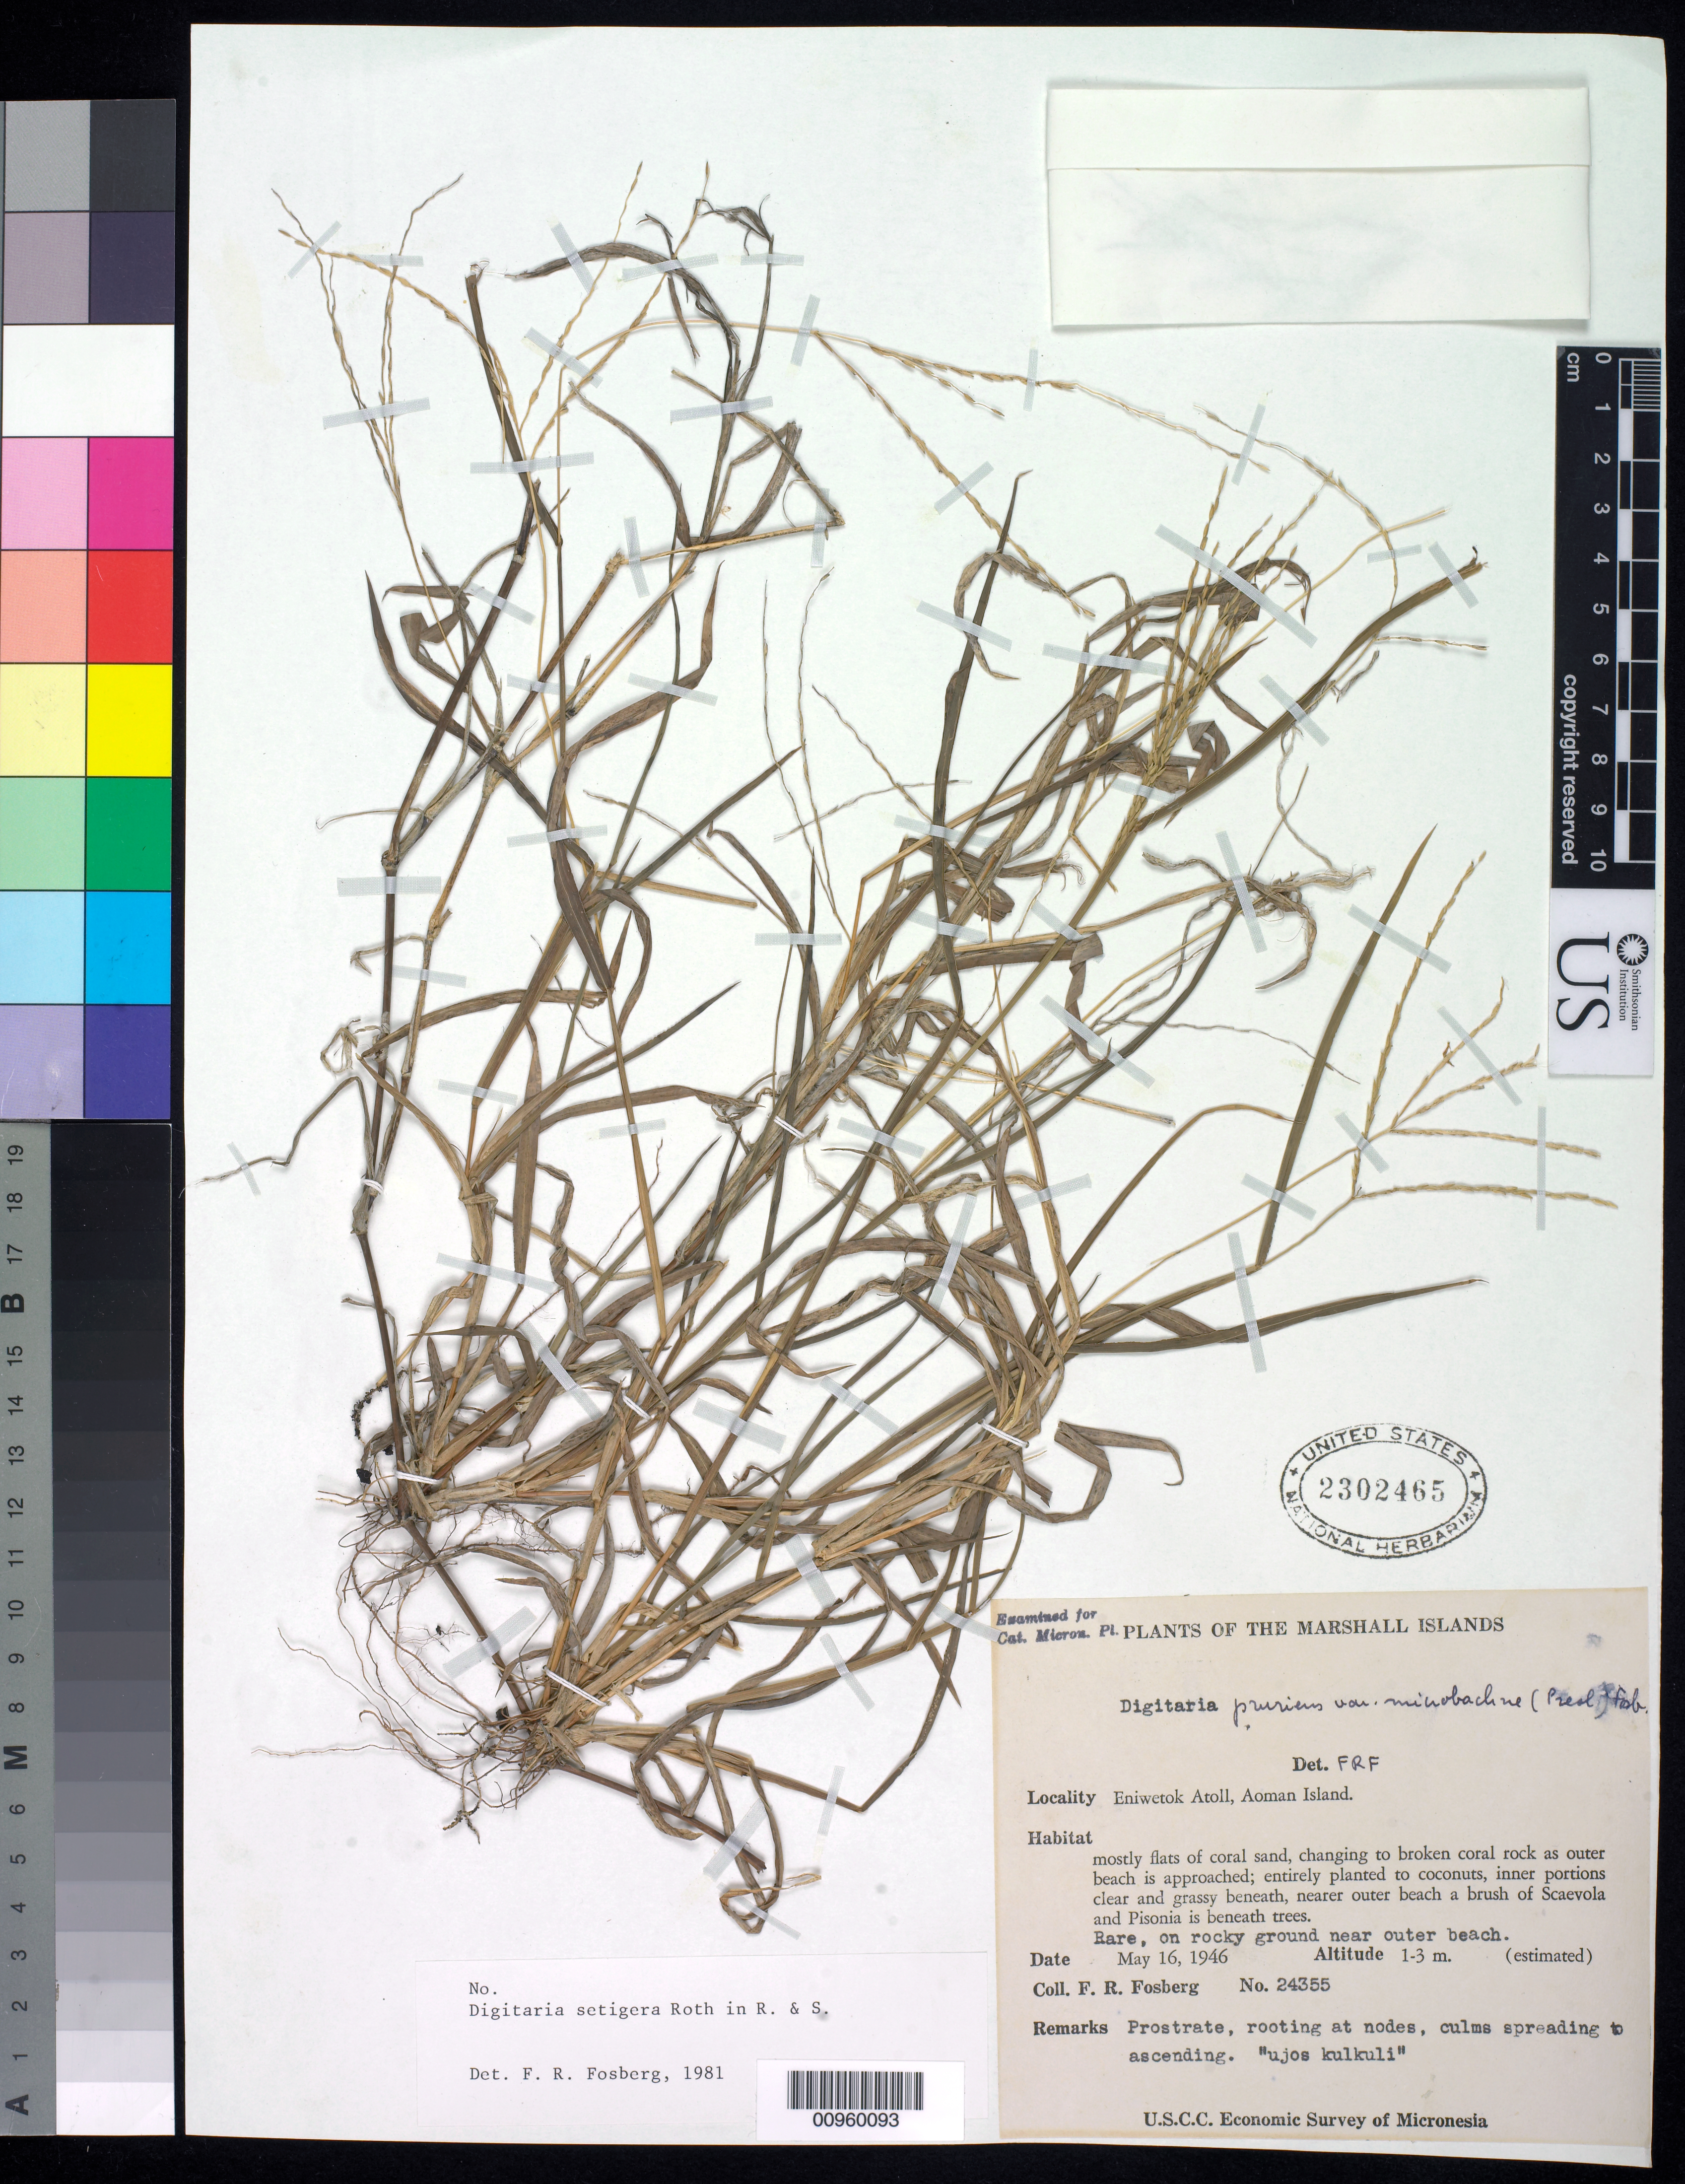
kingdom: Plantae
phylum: Tracheophyta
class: Liliopsida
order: Poales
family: Poaceae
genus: Digitaria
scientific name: Digitaria setigera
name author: Roth in Roem. & Schult.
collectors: F. R. Fosberg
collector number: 24355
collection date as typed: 16 May 1946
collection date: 1946-05-16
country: Marshall Islands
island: Enewetak [Eniwetok] Atoll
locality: Aoman Islet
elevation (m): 1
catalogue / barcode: US 2302465